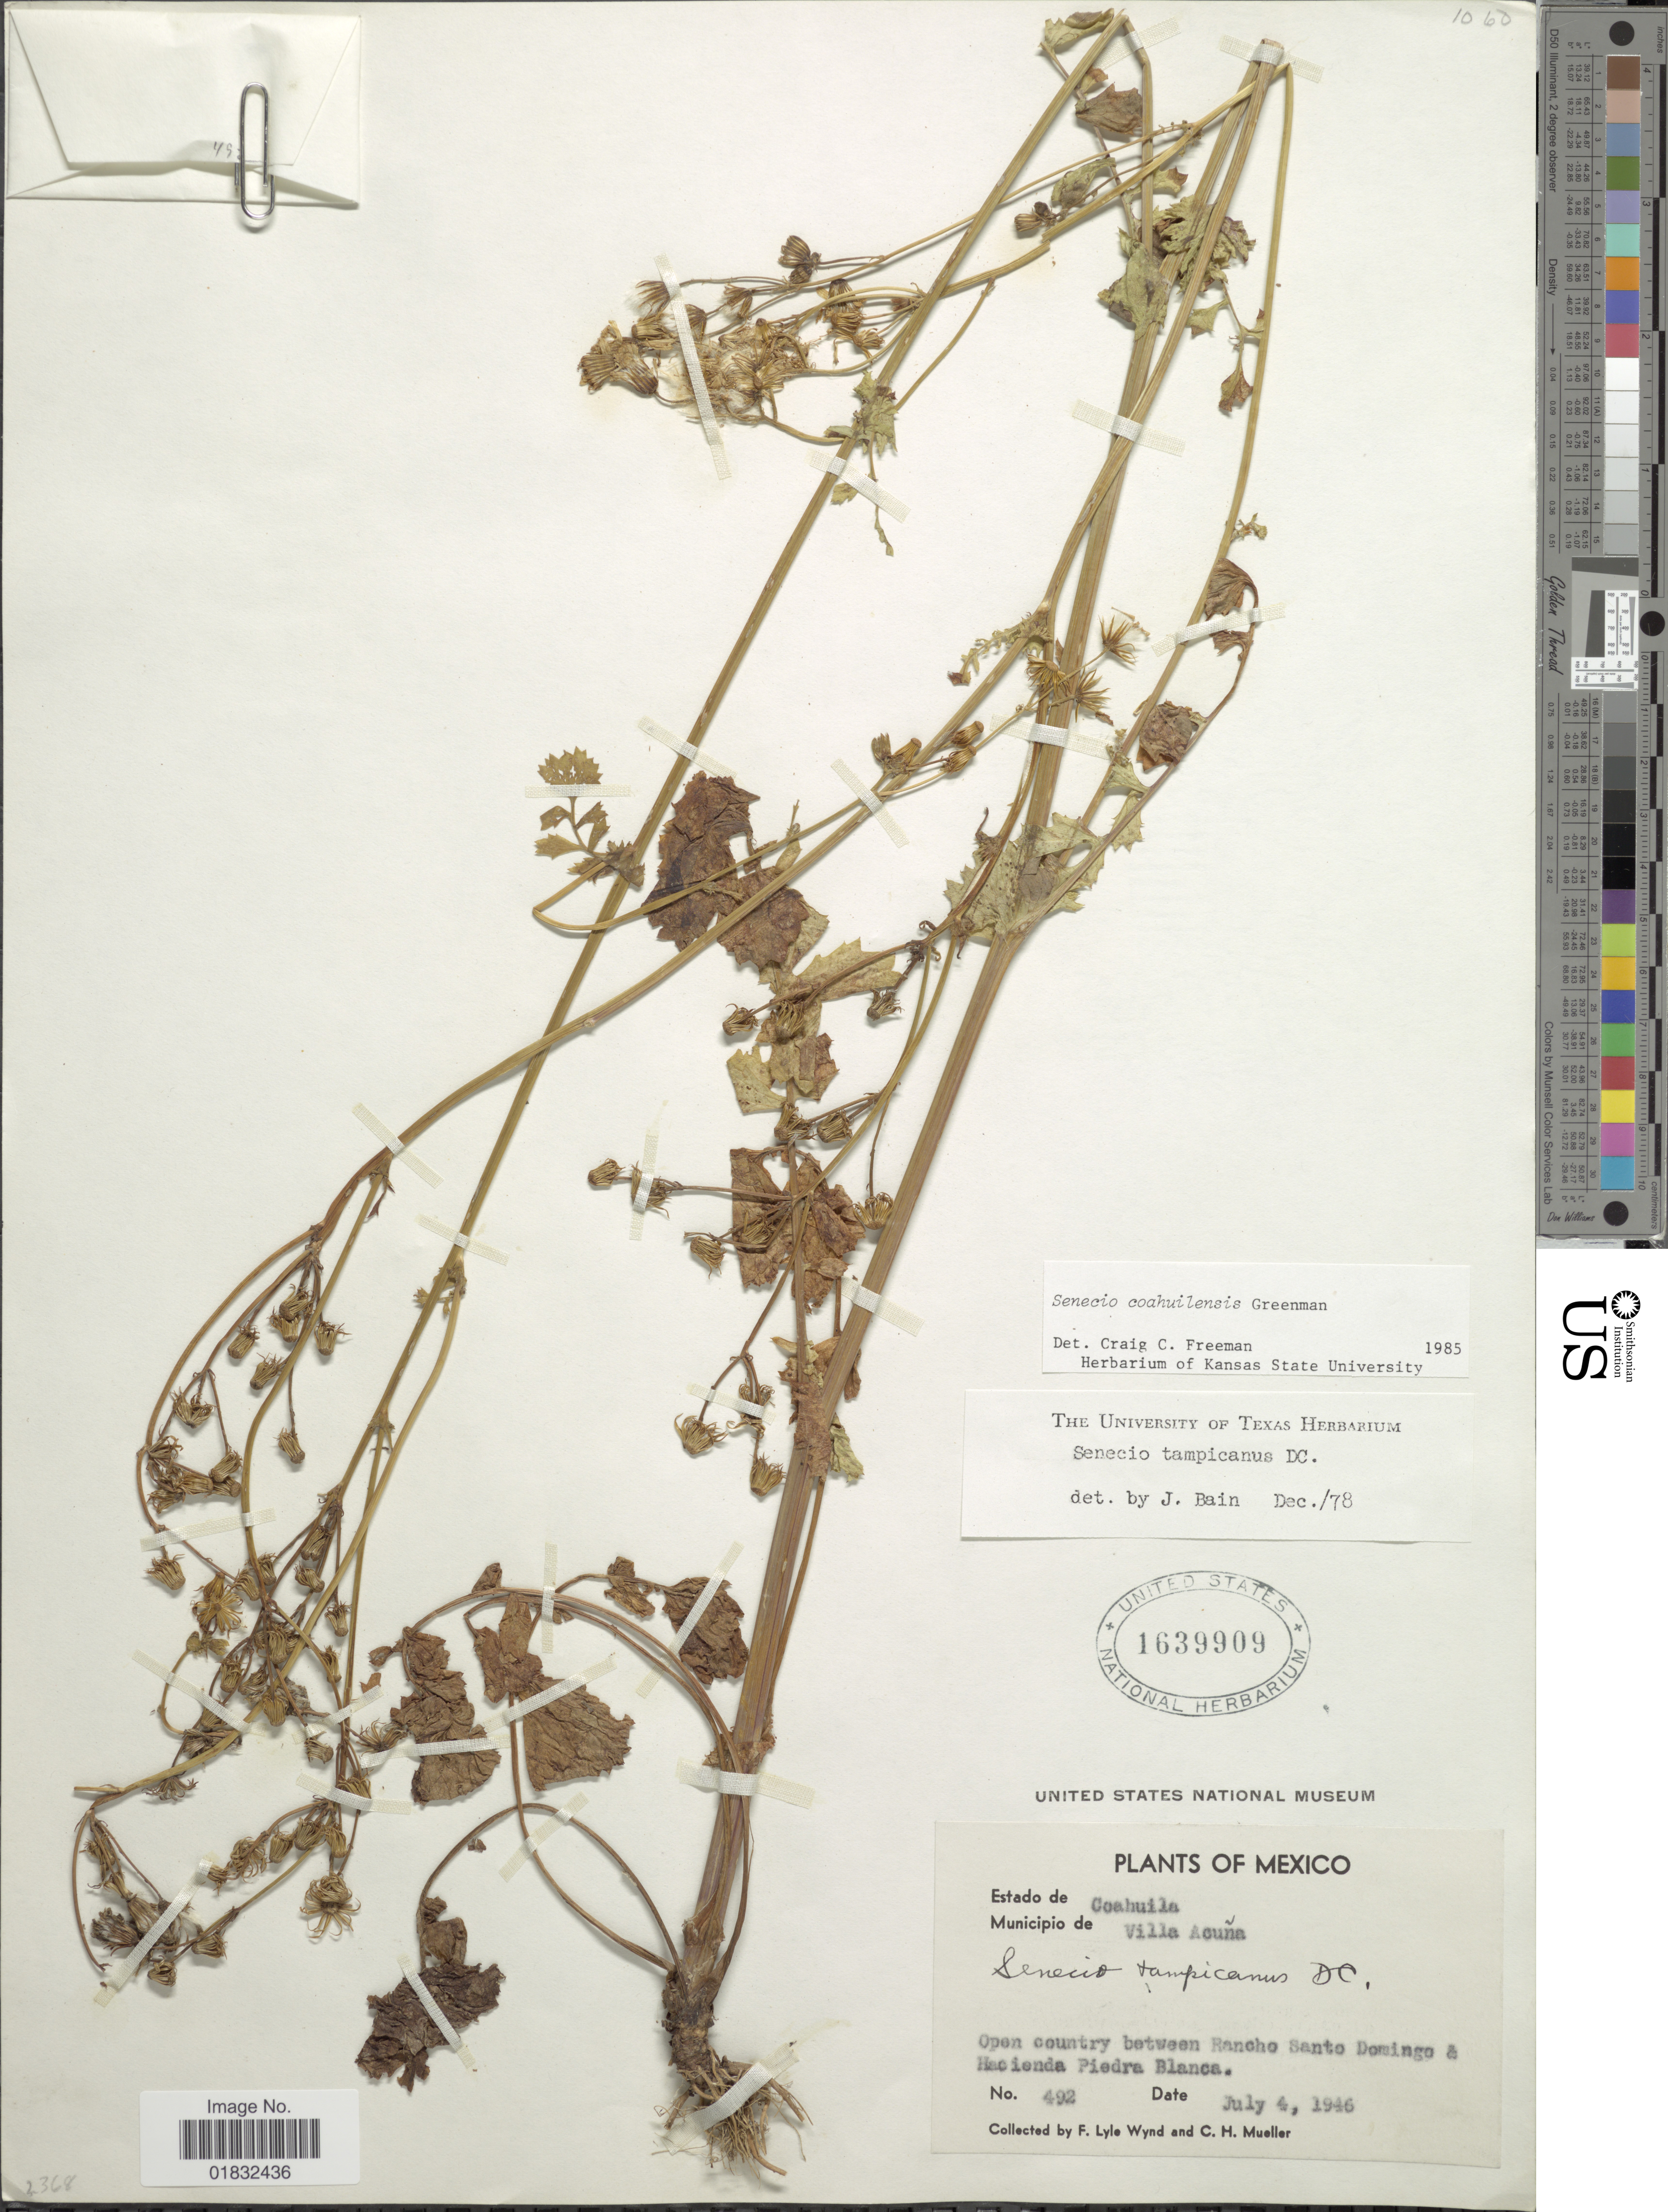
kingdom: Plantae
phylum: Tracheophyta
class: Magnoliopsida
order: Asterales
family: Asteraceae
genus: Packera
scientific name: Packera coahuilensis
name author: (Greenm.) C. Jeffrey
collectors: F. L. Wynd & C. H. Mueller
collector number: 492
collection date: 1946-07-04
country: Mexico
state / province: Coahuila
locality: Municipio de Villa Acuña, Open country between Rancho Santp Domingo à Hacienda Piedra Blanca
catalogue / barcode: US 1639909